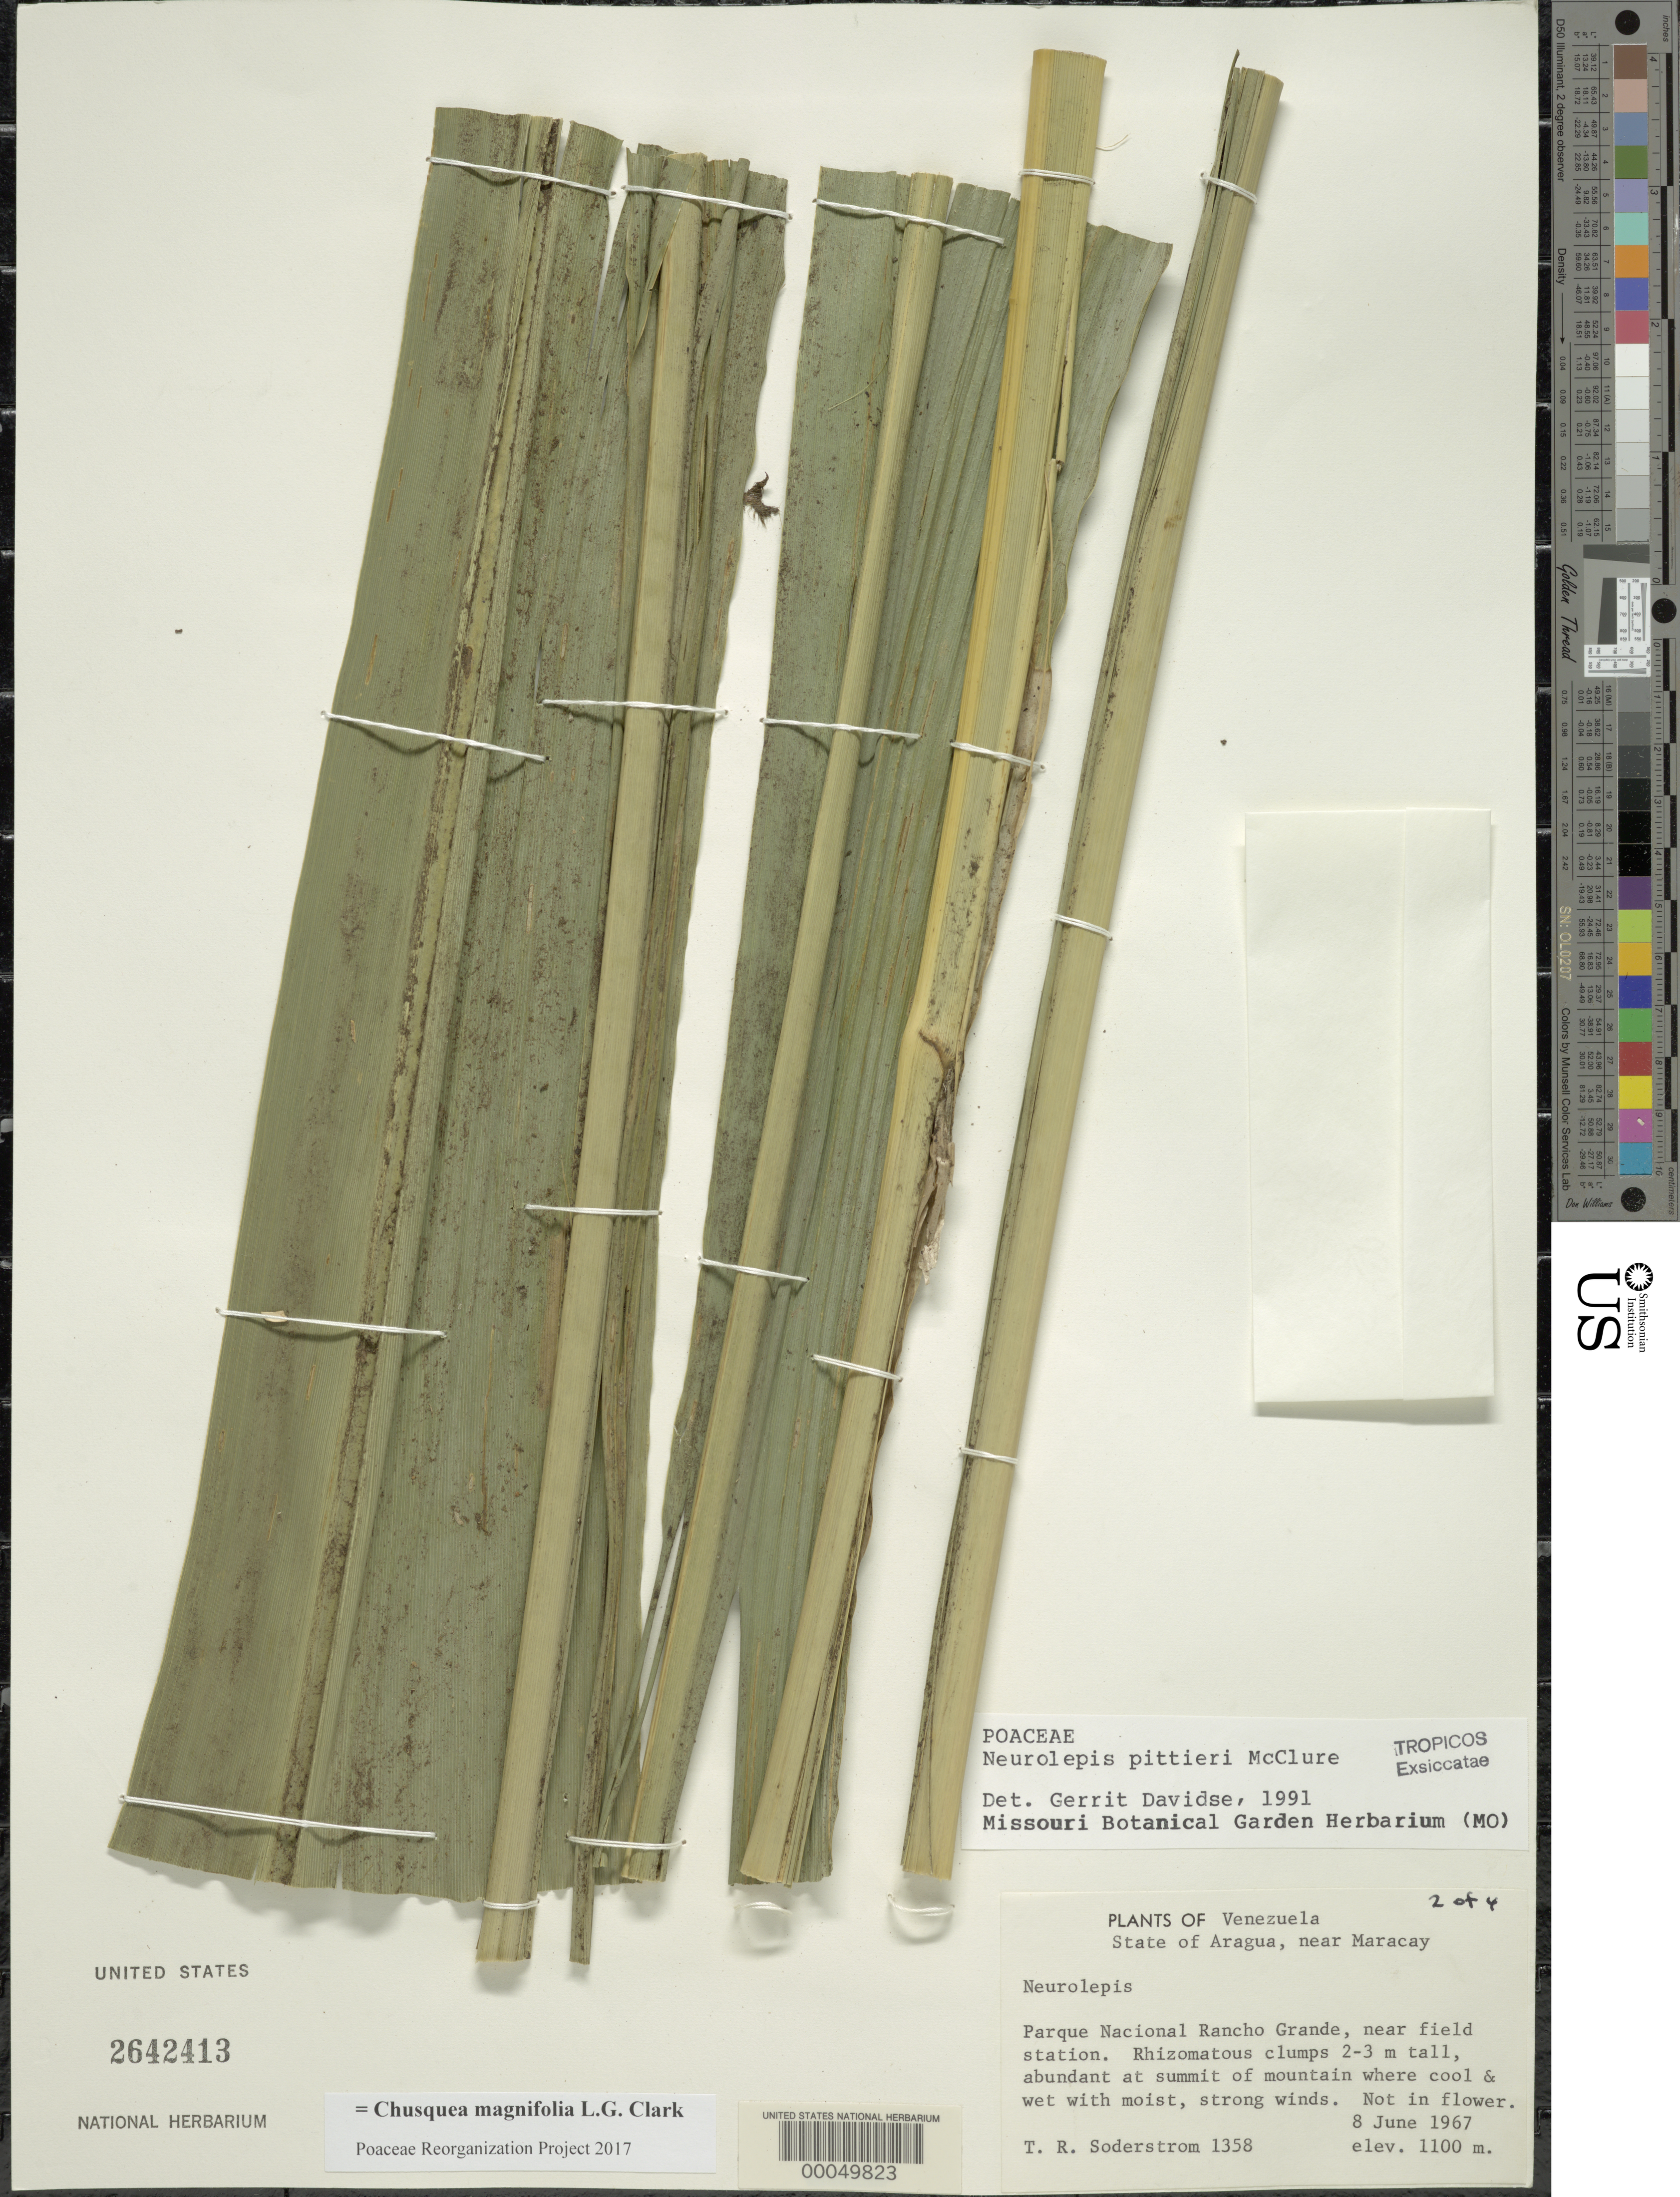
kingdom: Plantae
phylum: Tracheophyta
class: Liliopsida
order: Poales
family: Poaceae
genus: Chusquea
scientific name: Chusquea magnifolia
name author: L.G. Clark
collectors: T. R. Soderstrom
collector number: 1358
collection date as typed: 08 Jun 1967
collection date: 1967-06-08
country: Venezuela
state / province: Aragua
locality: Pargue nacional rancho grande, maracay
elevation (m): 1100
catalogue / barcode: US 2642413